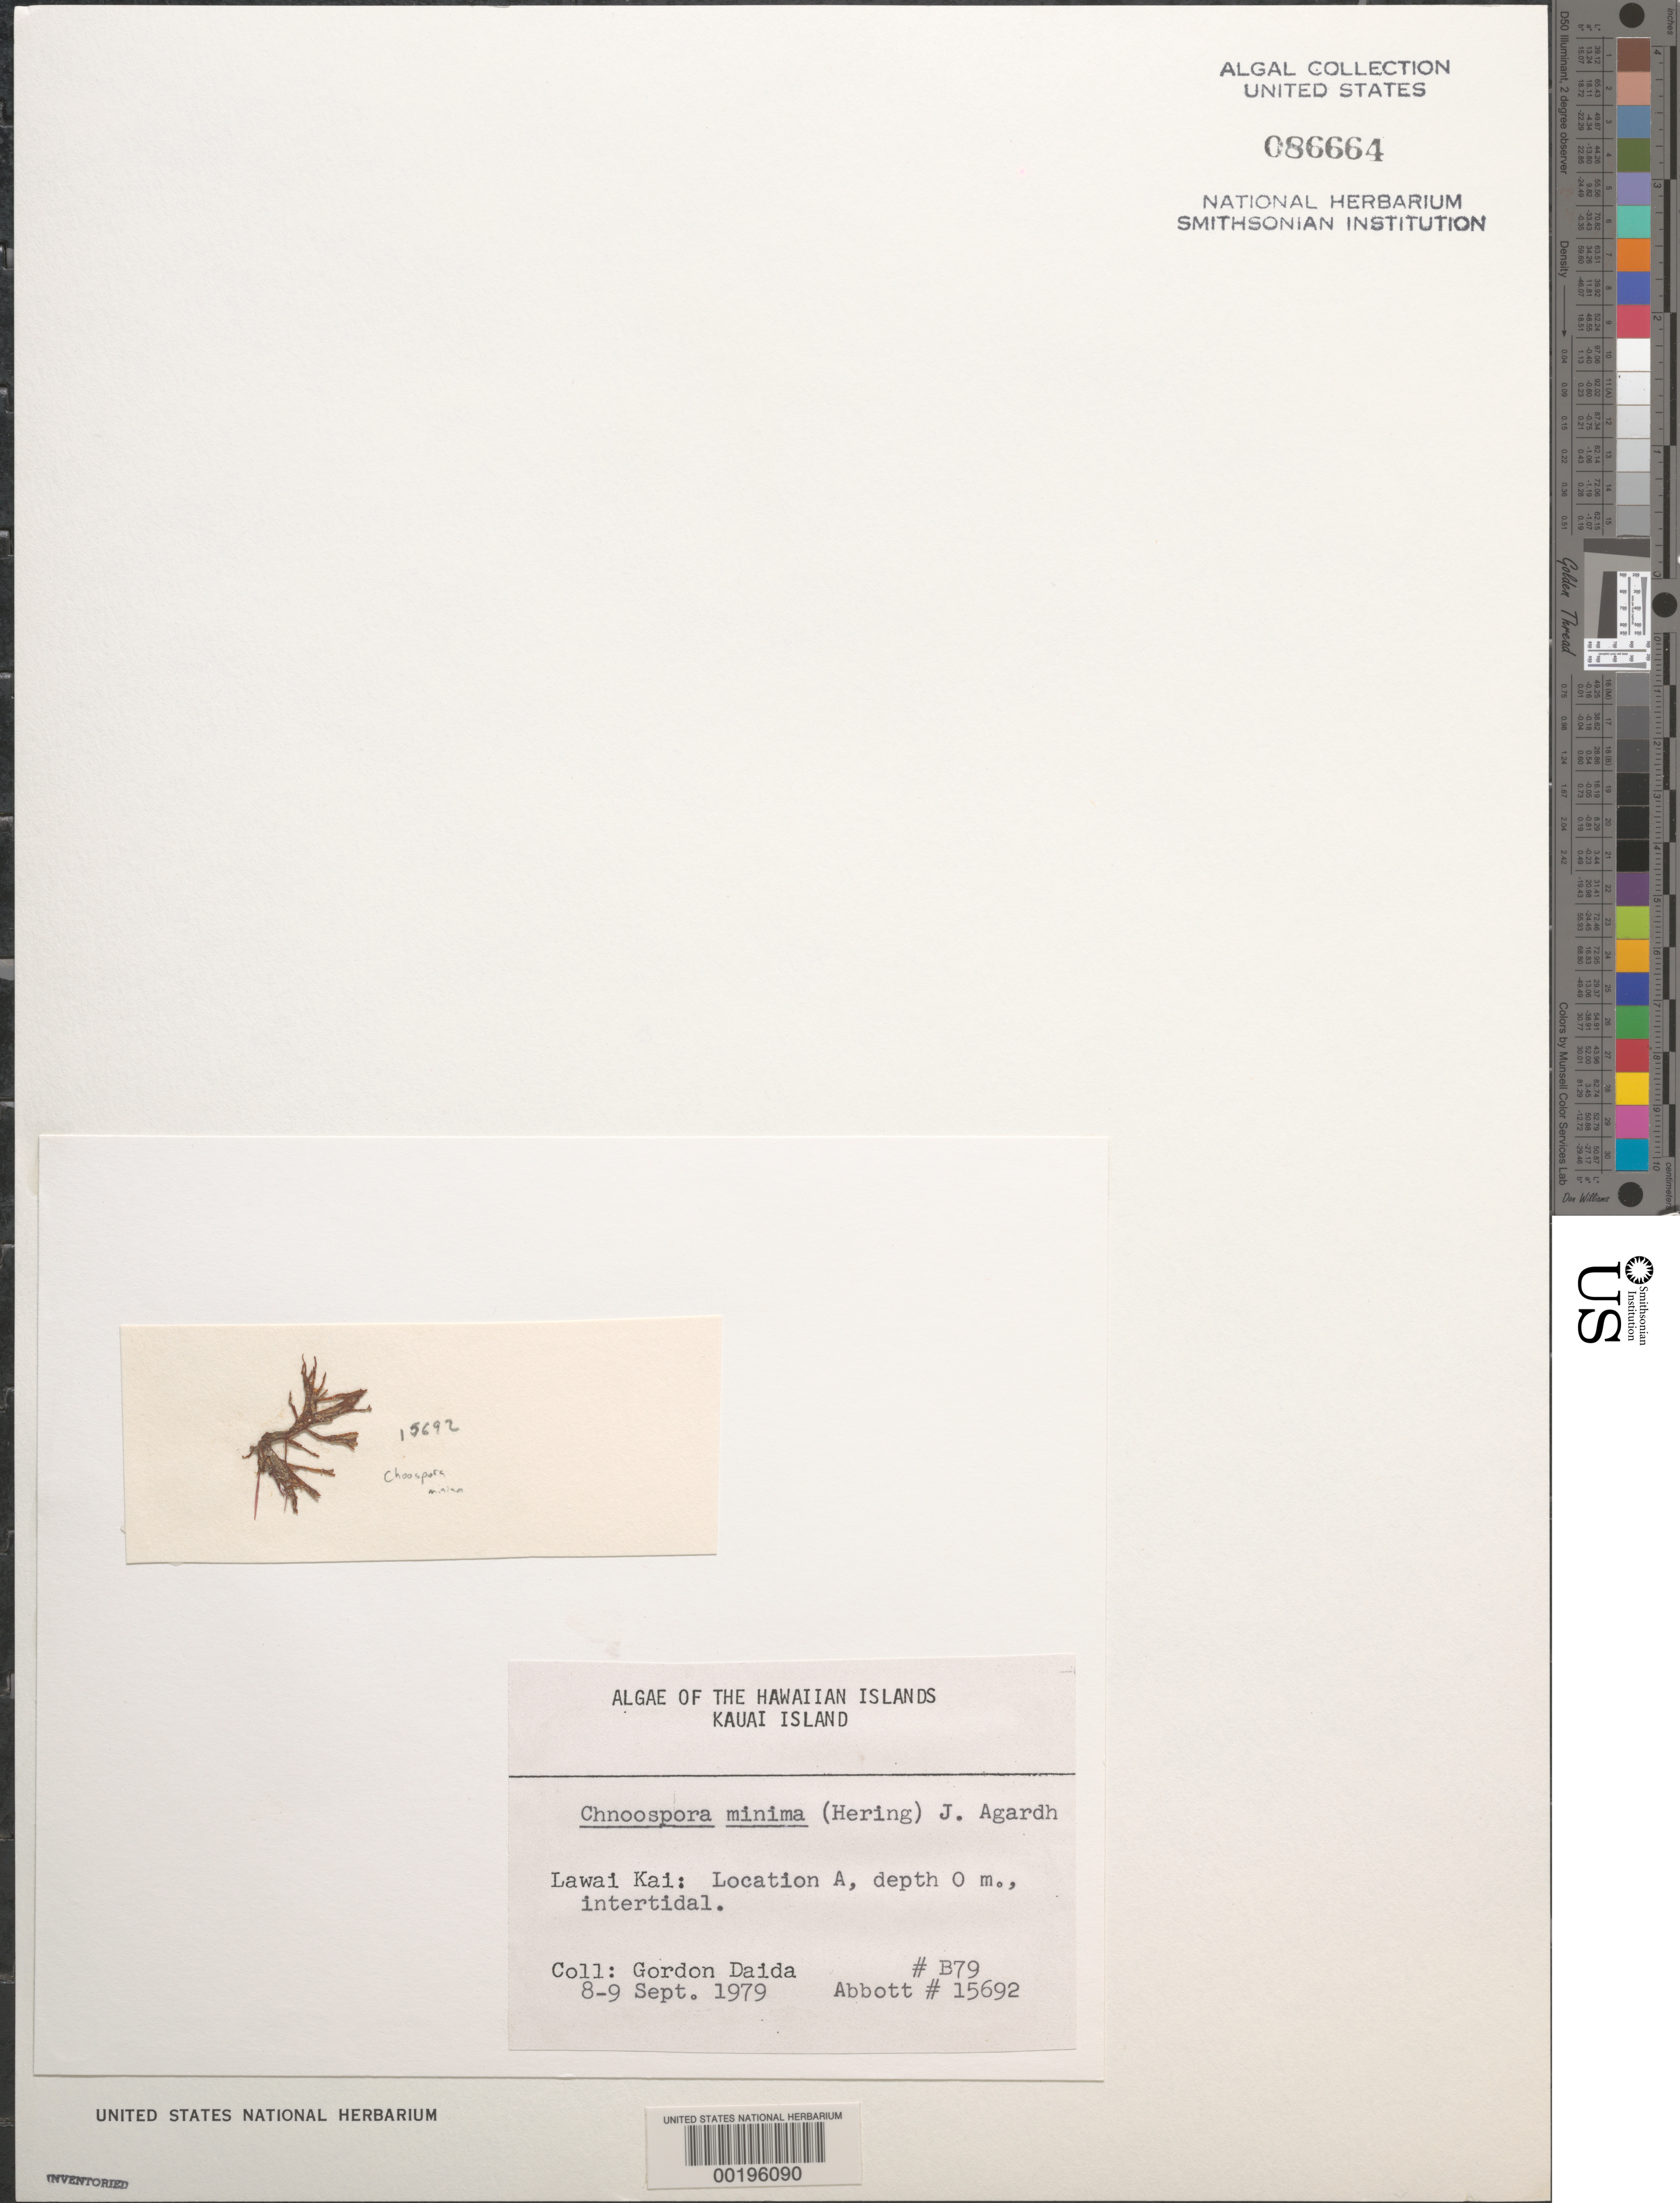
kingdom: Chromista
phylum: Ochrophyta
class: Phaeophyceae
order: Scytosiphonales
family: Scytosiphonaceae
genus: Chnoospora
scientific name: Chnoospora minima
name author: (Hering) Papenf.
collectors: G. Daida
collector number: B79 & IAA 15692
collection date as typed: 08 Sep 1979 to 09 Sep 1979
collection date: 1979-09-08/1979-09-09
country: United States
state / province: Hawaii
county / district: Kaui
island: Kaua'i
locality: Lawai Kai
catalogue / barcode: US 86664